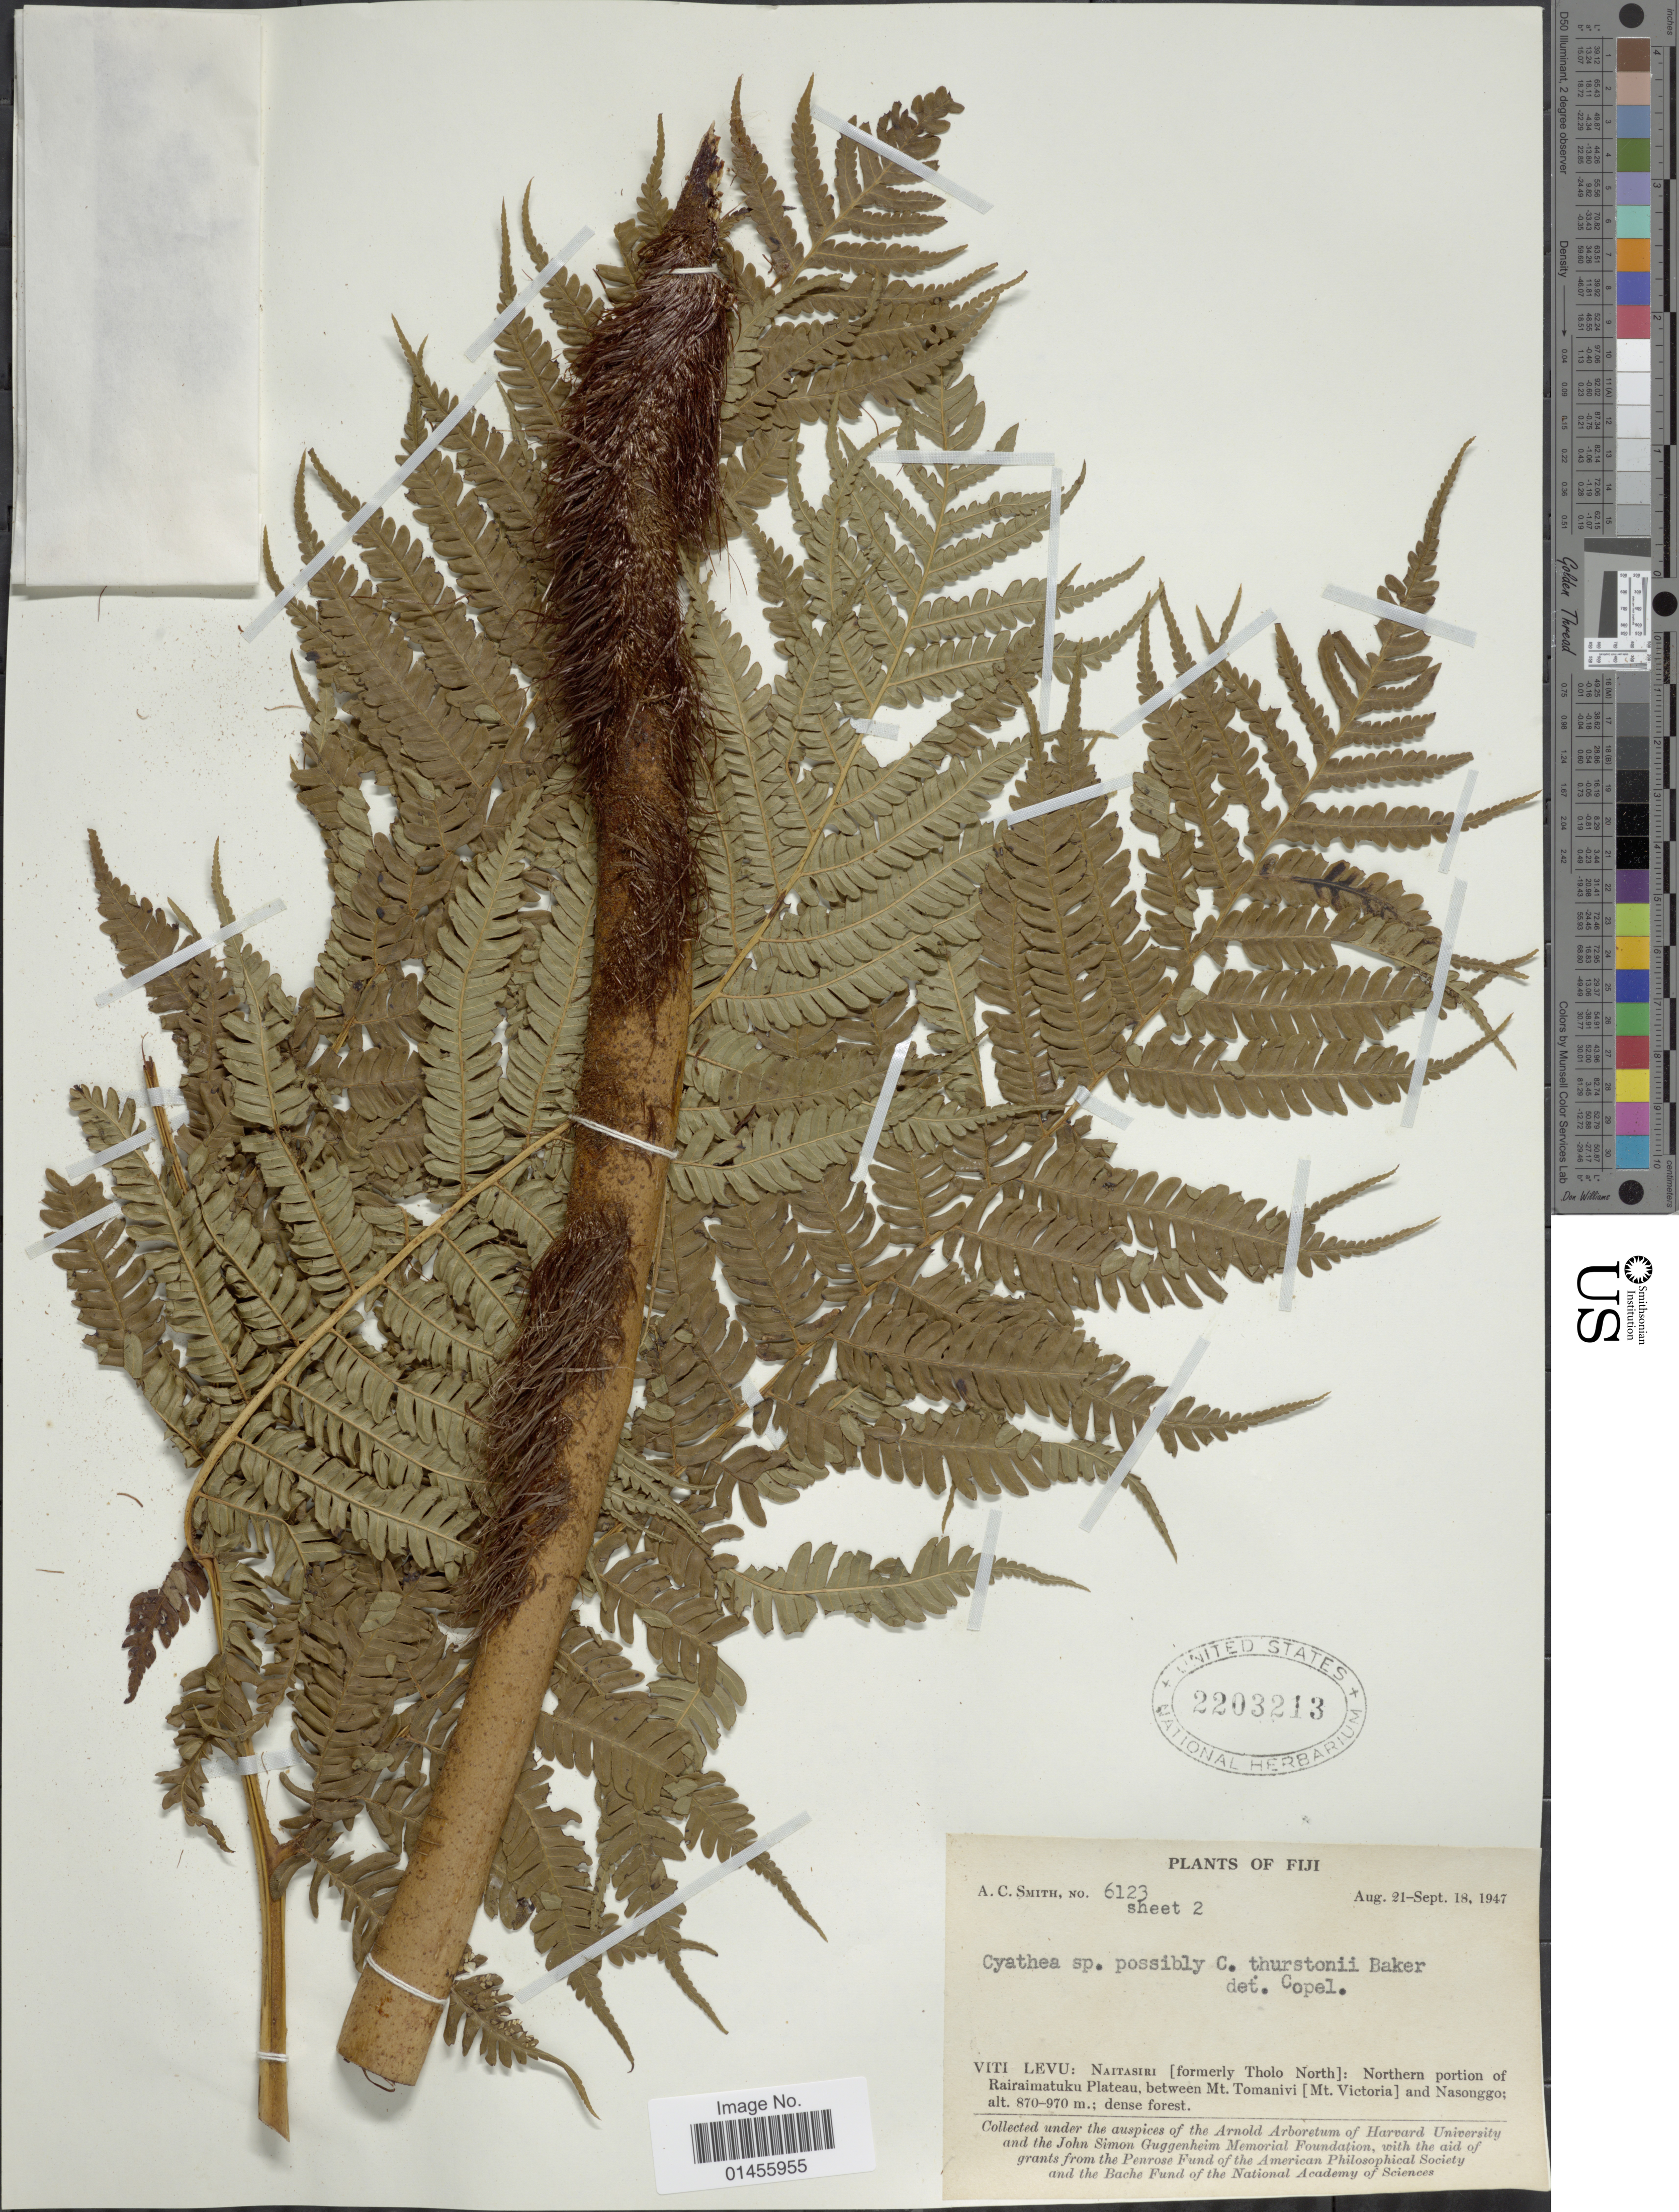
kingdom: Plantae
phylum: Tracheophyta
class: Polypodiopsida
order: Cyatheales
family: Cyatheaceae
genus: Alsophila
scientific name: Alsophila tahitensis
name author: Brack. in Wilkes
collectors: A. C. Smith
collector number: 6123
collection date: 1947-08-21/1947-09-18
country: Fiji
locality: Viti Levu: Naitasiri (formerly Tholo North): Northern portion of Rairaimatuku Plateau, between Mt. Tomanivi (Mt. Victoria) and Nasonggo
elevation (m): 870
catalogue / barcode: US 2203213